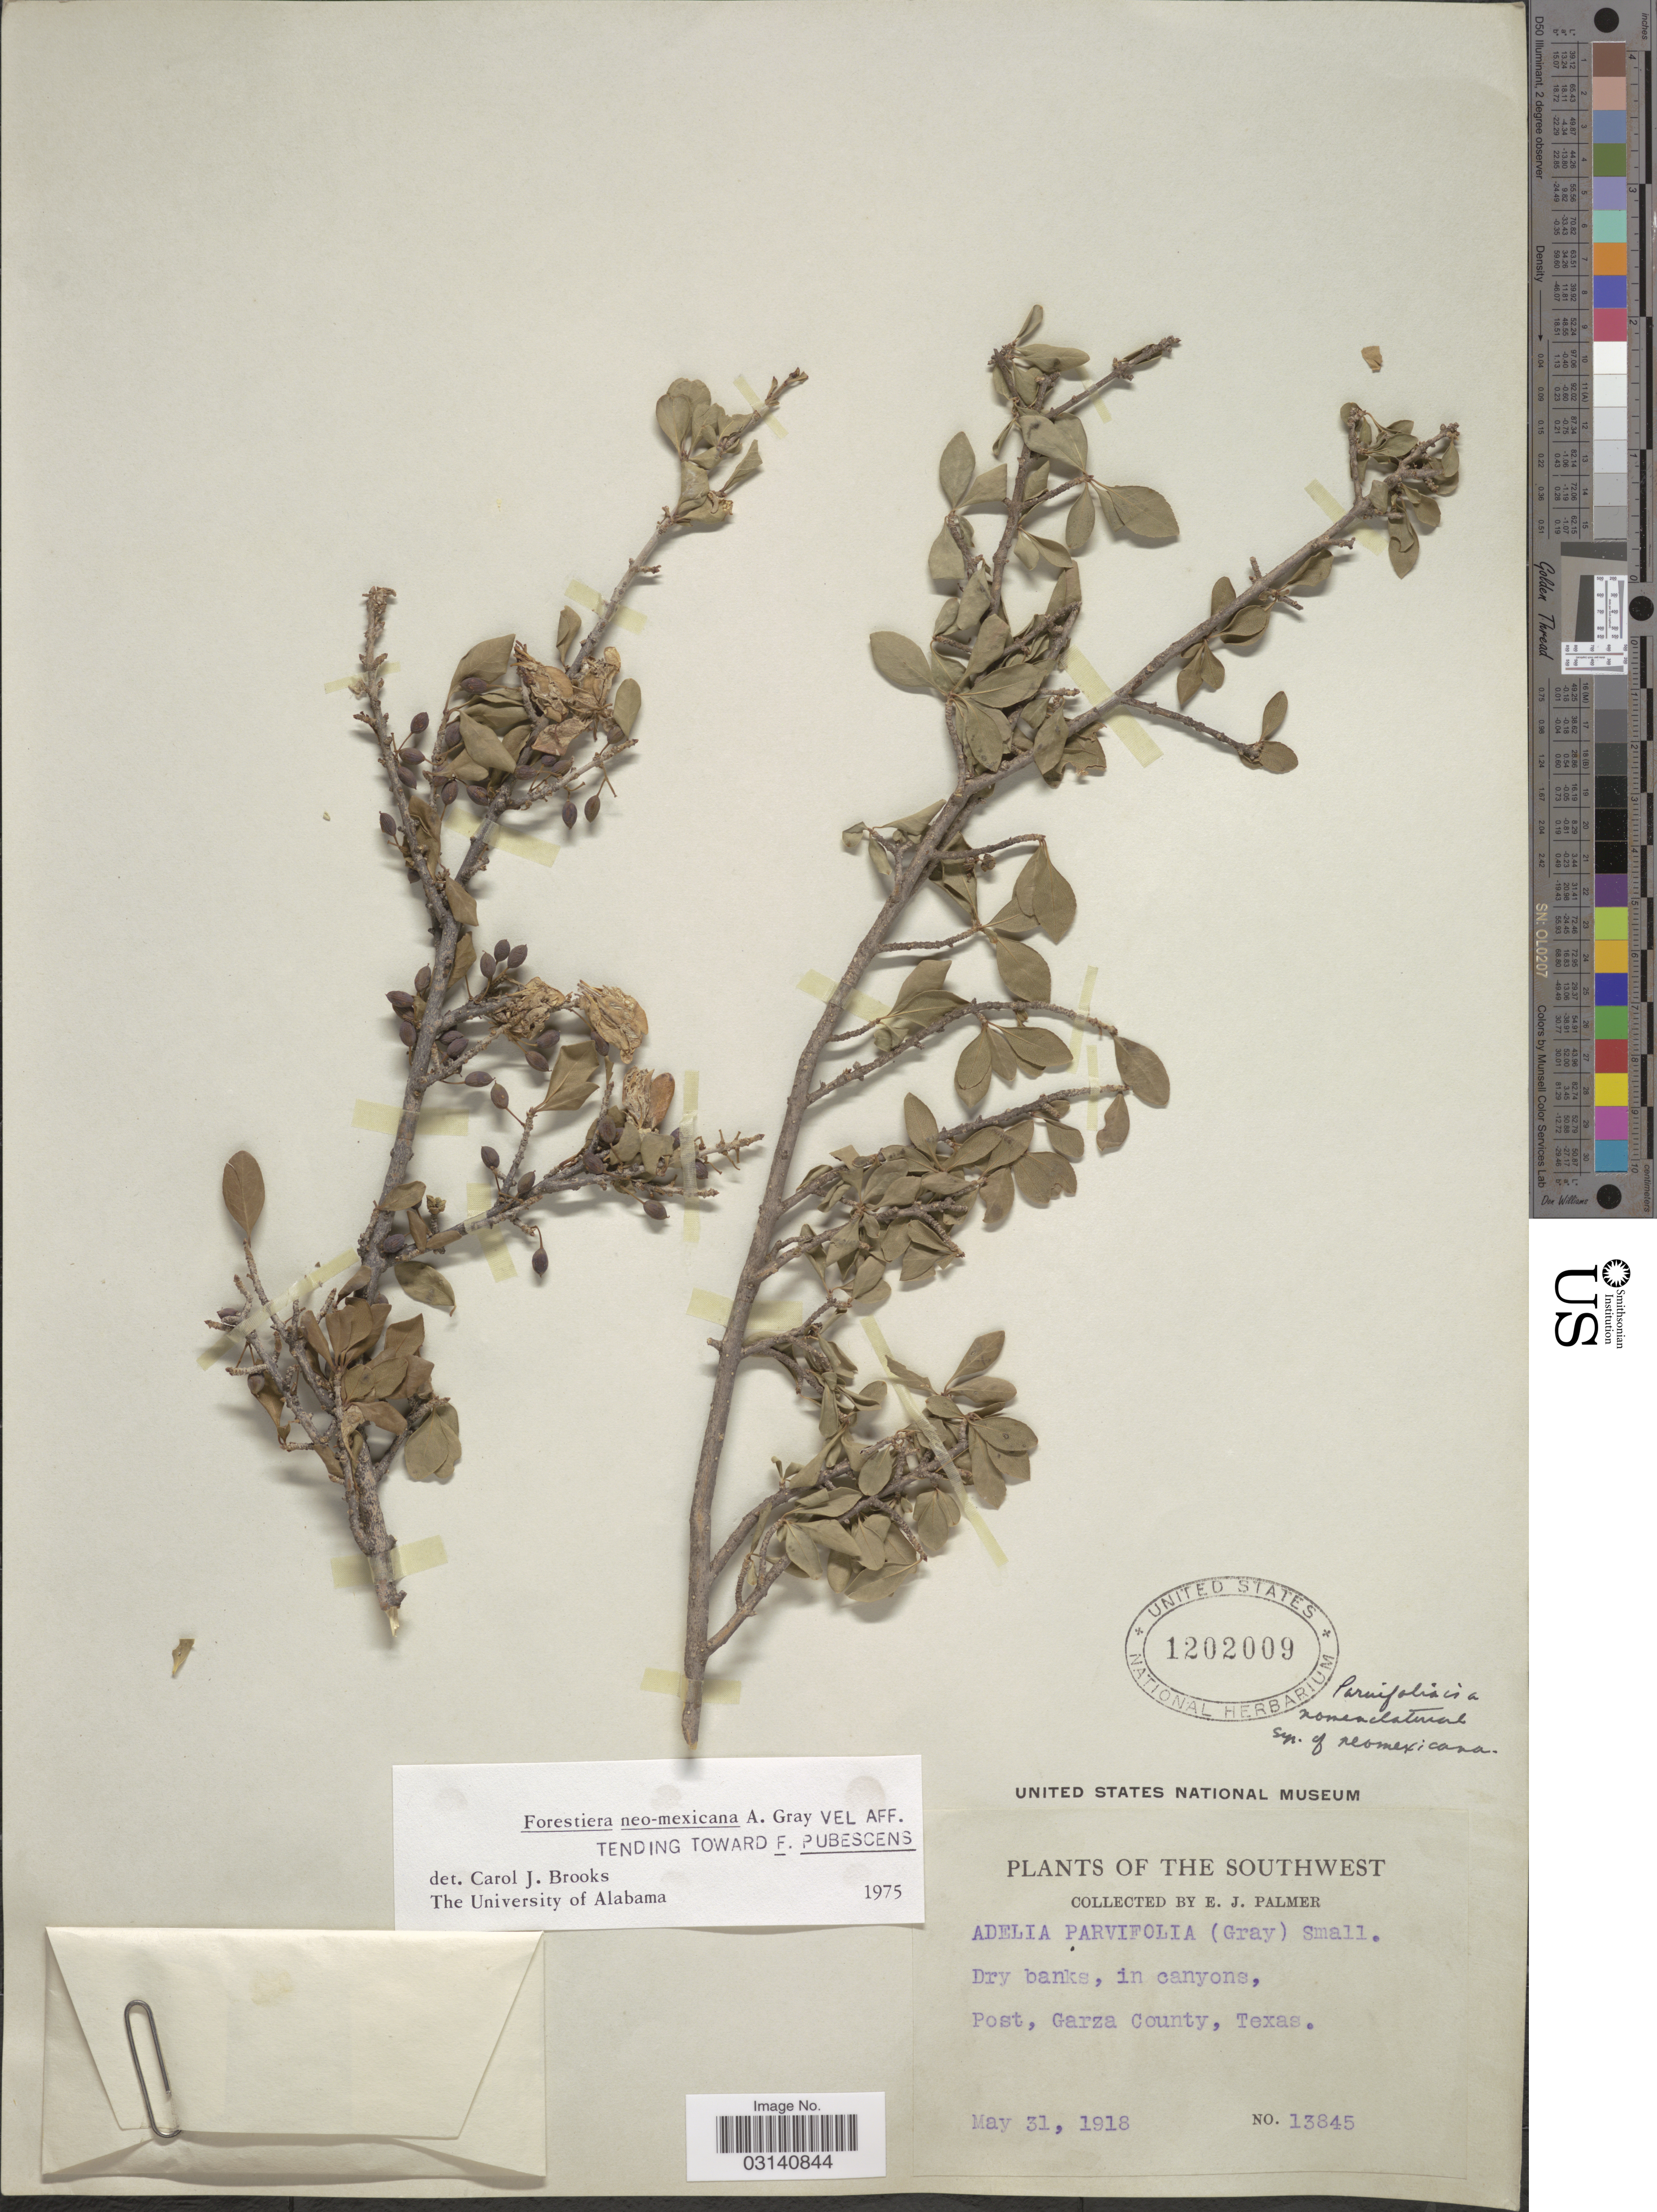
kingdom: Plantae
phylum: Tracheophyta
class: Magnoliopsida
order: Lamiales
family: Oleaceae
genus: Forestiera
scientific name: Forestiera neomexicana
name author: A. Gray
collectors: E. J. Palmer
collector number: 13845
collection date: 1918-05-31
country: United States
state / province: Texas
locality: The Southwest. In canyons, Post, Garza County.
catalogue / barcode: US 1202009